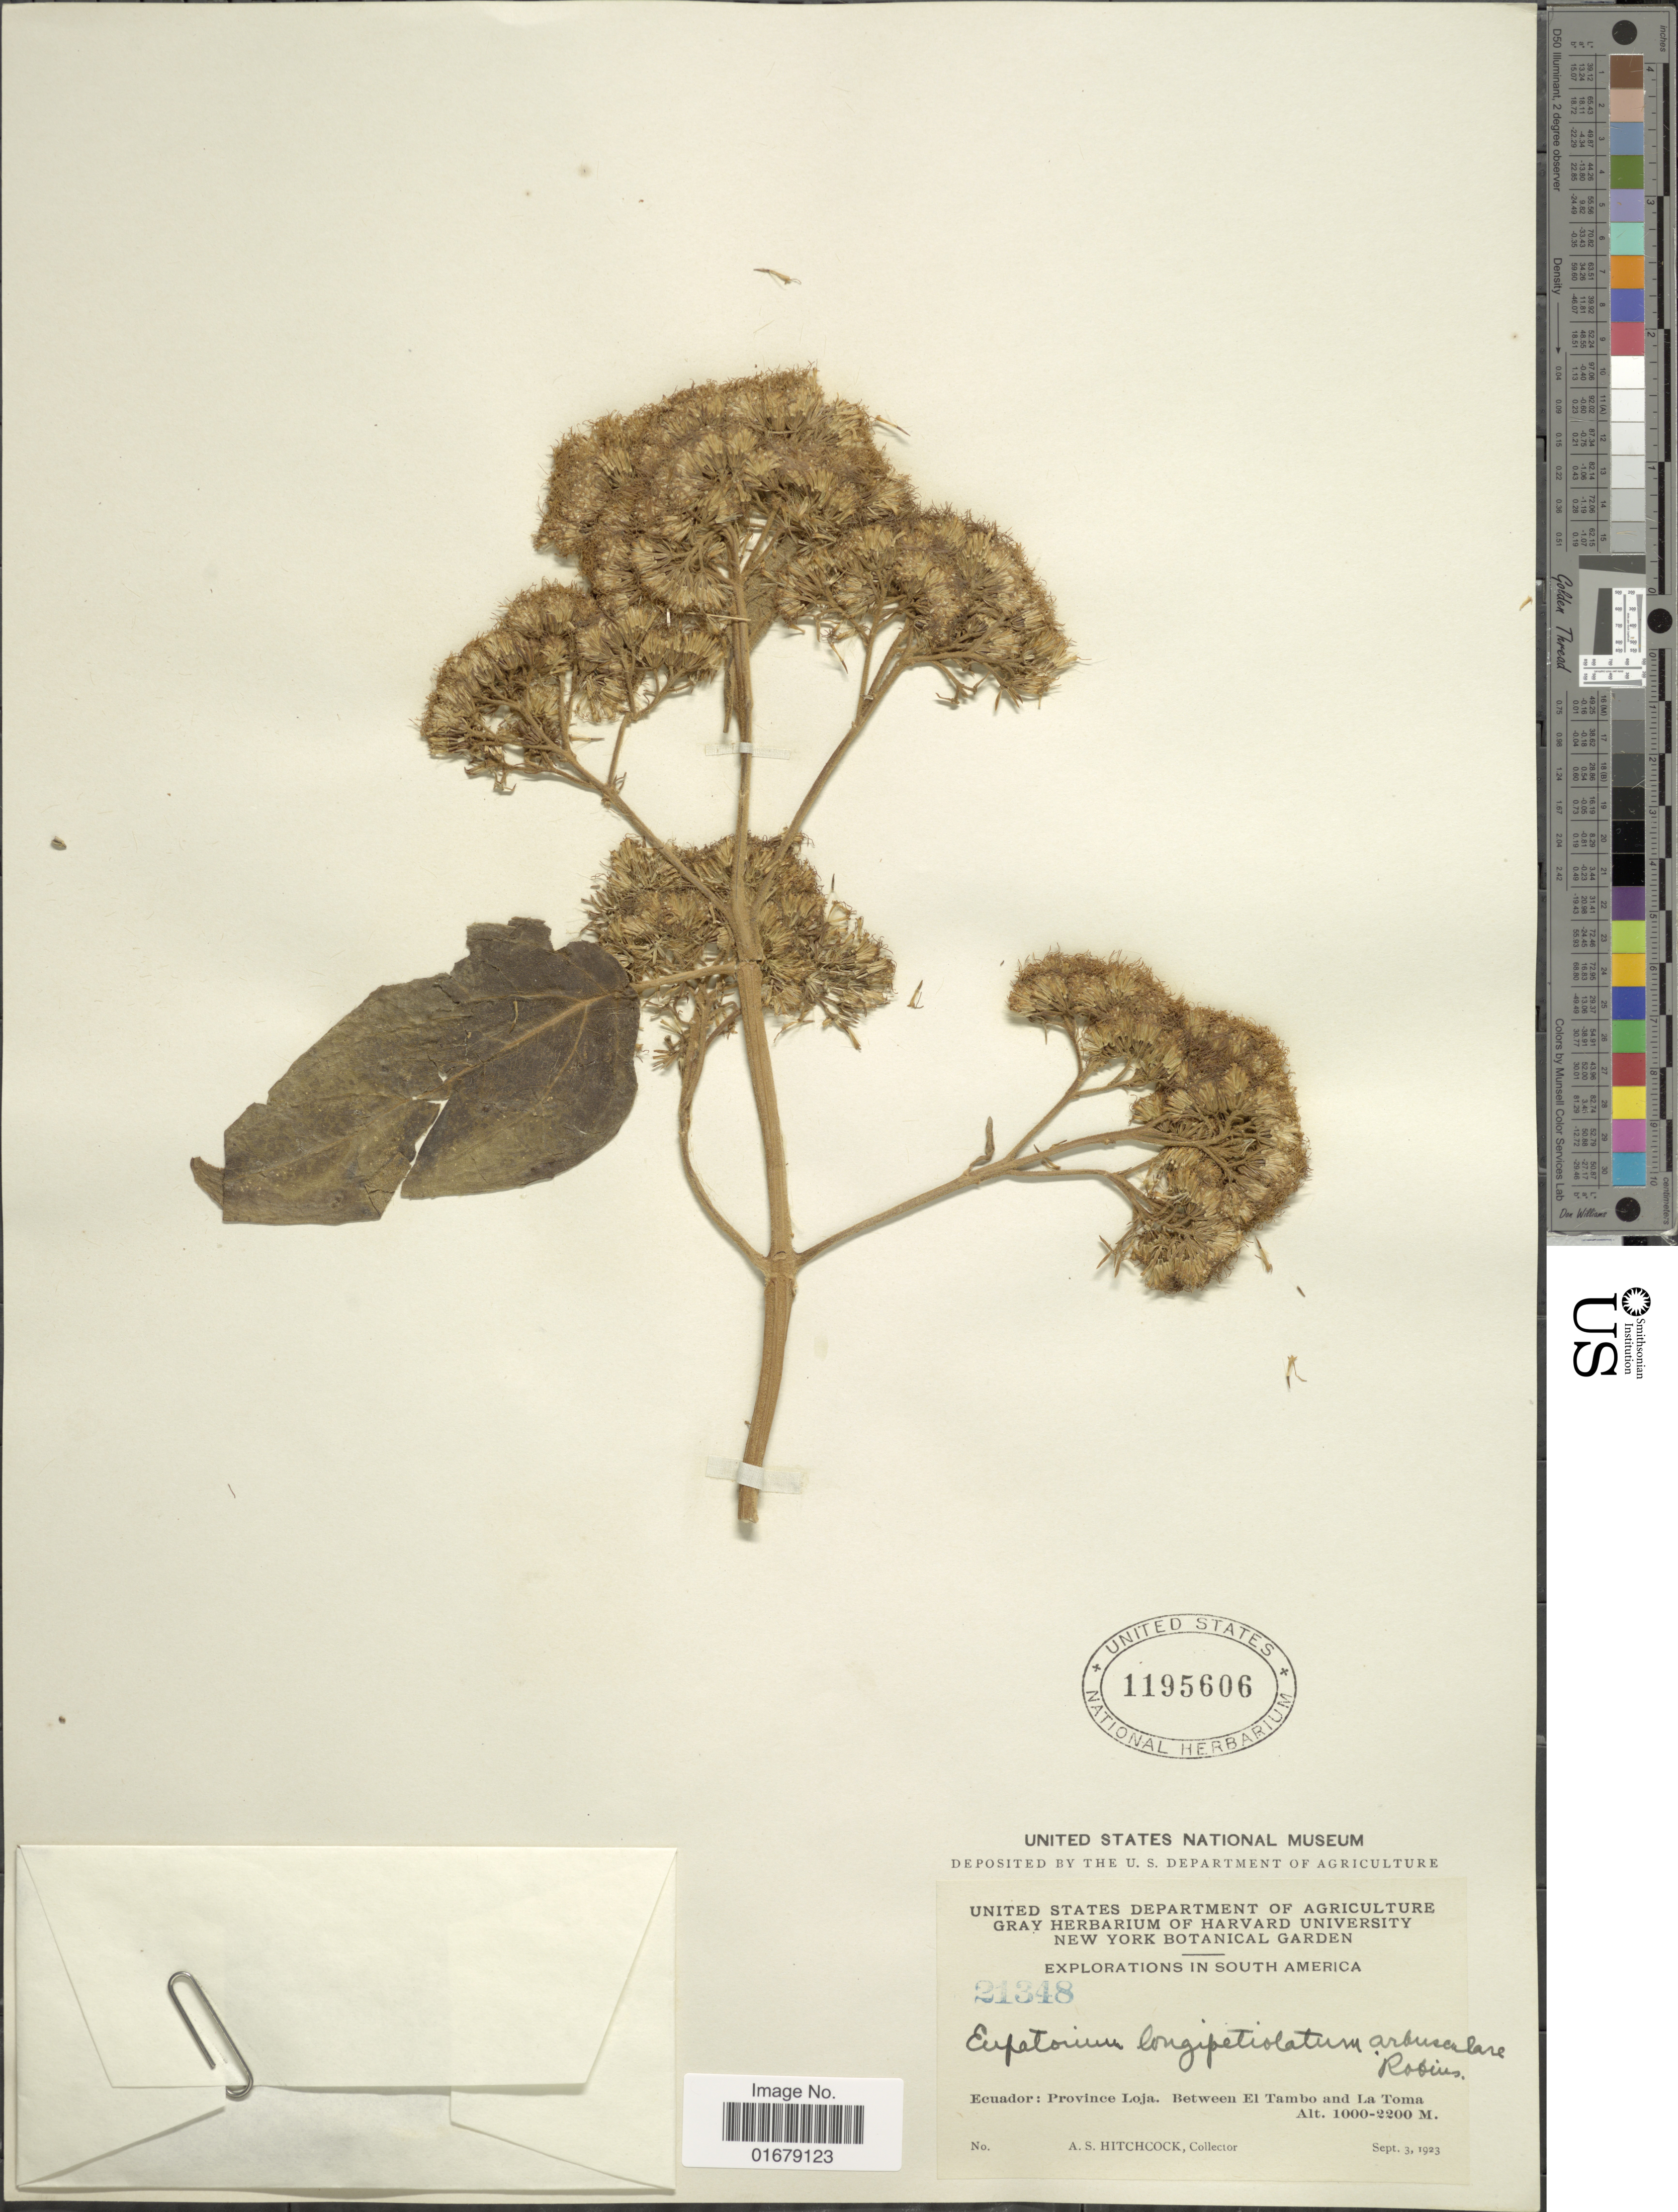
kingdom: Plantae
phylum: Tracheophyta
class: Magnoliopsida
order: Asterales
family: Asteraceae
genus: Kaunia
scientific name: Kaunia arbuscularis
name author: (B.L. Rob.) R.M. King & H. Rob.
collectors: A. S. Hitchcock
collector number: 21348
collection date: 1923-09-03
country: Ecuador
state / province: Loja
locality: Ecuado: Province Loja. Between El Tambo and La Toma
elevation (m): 1000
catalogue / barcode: US 1195606